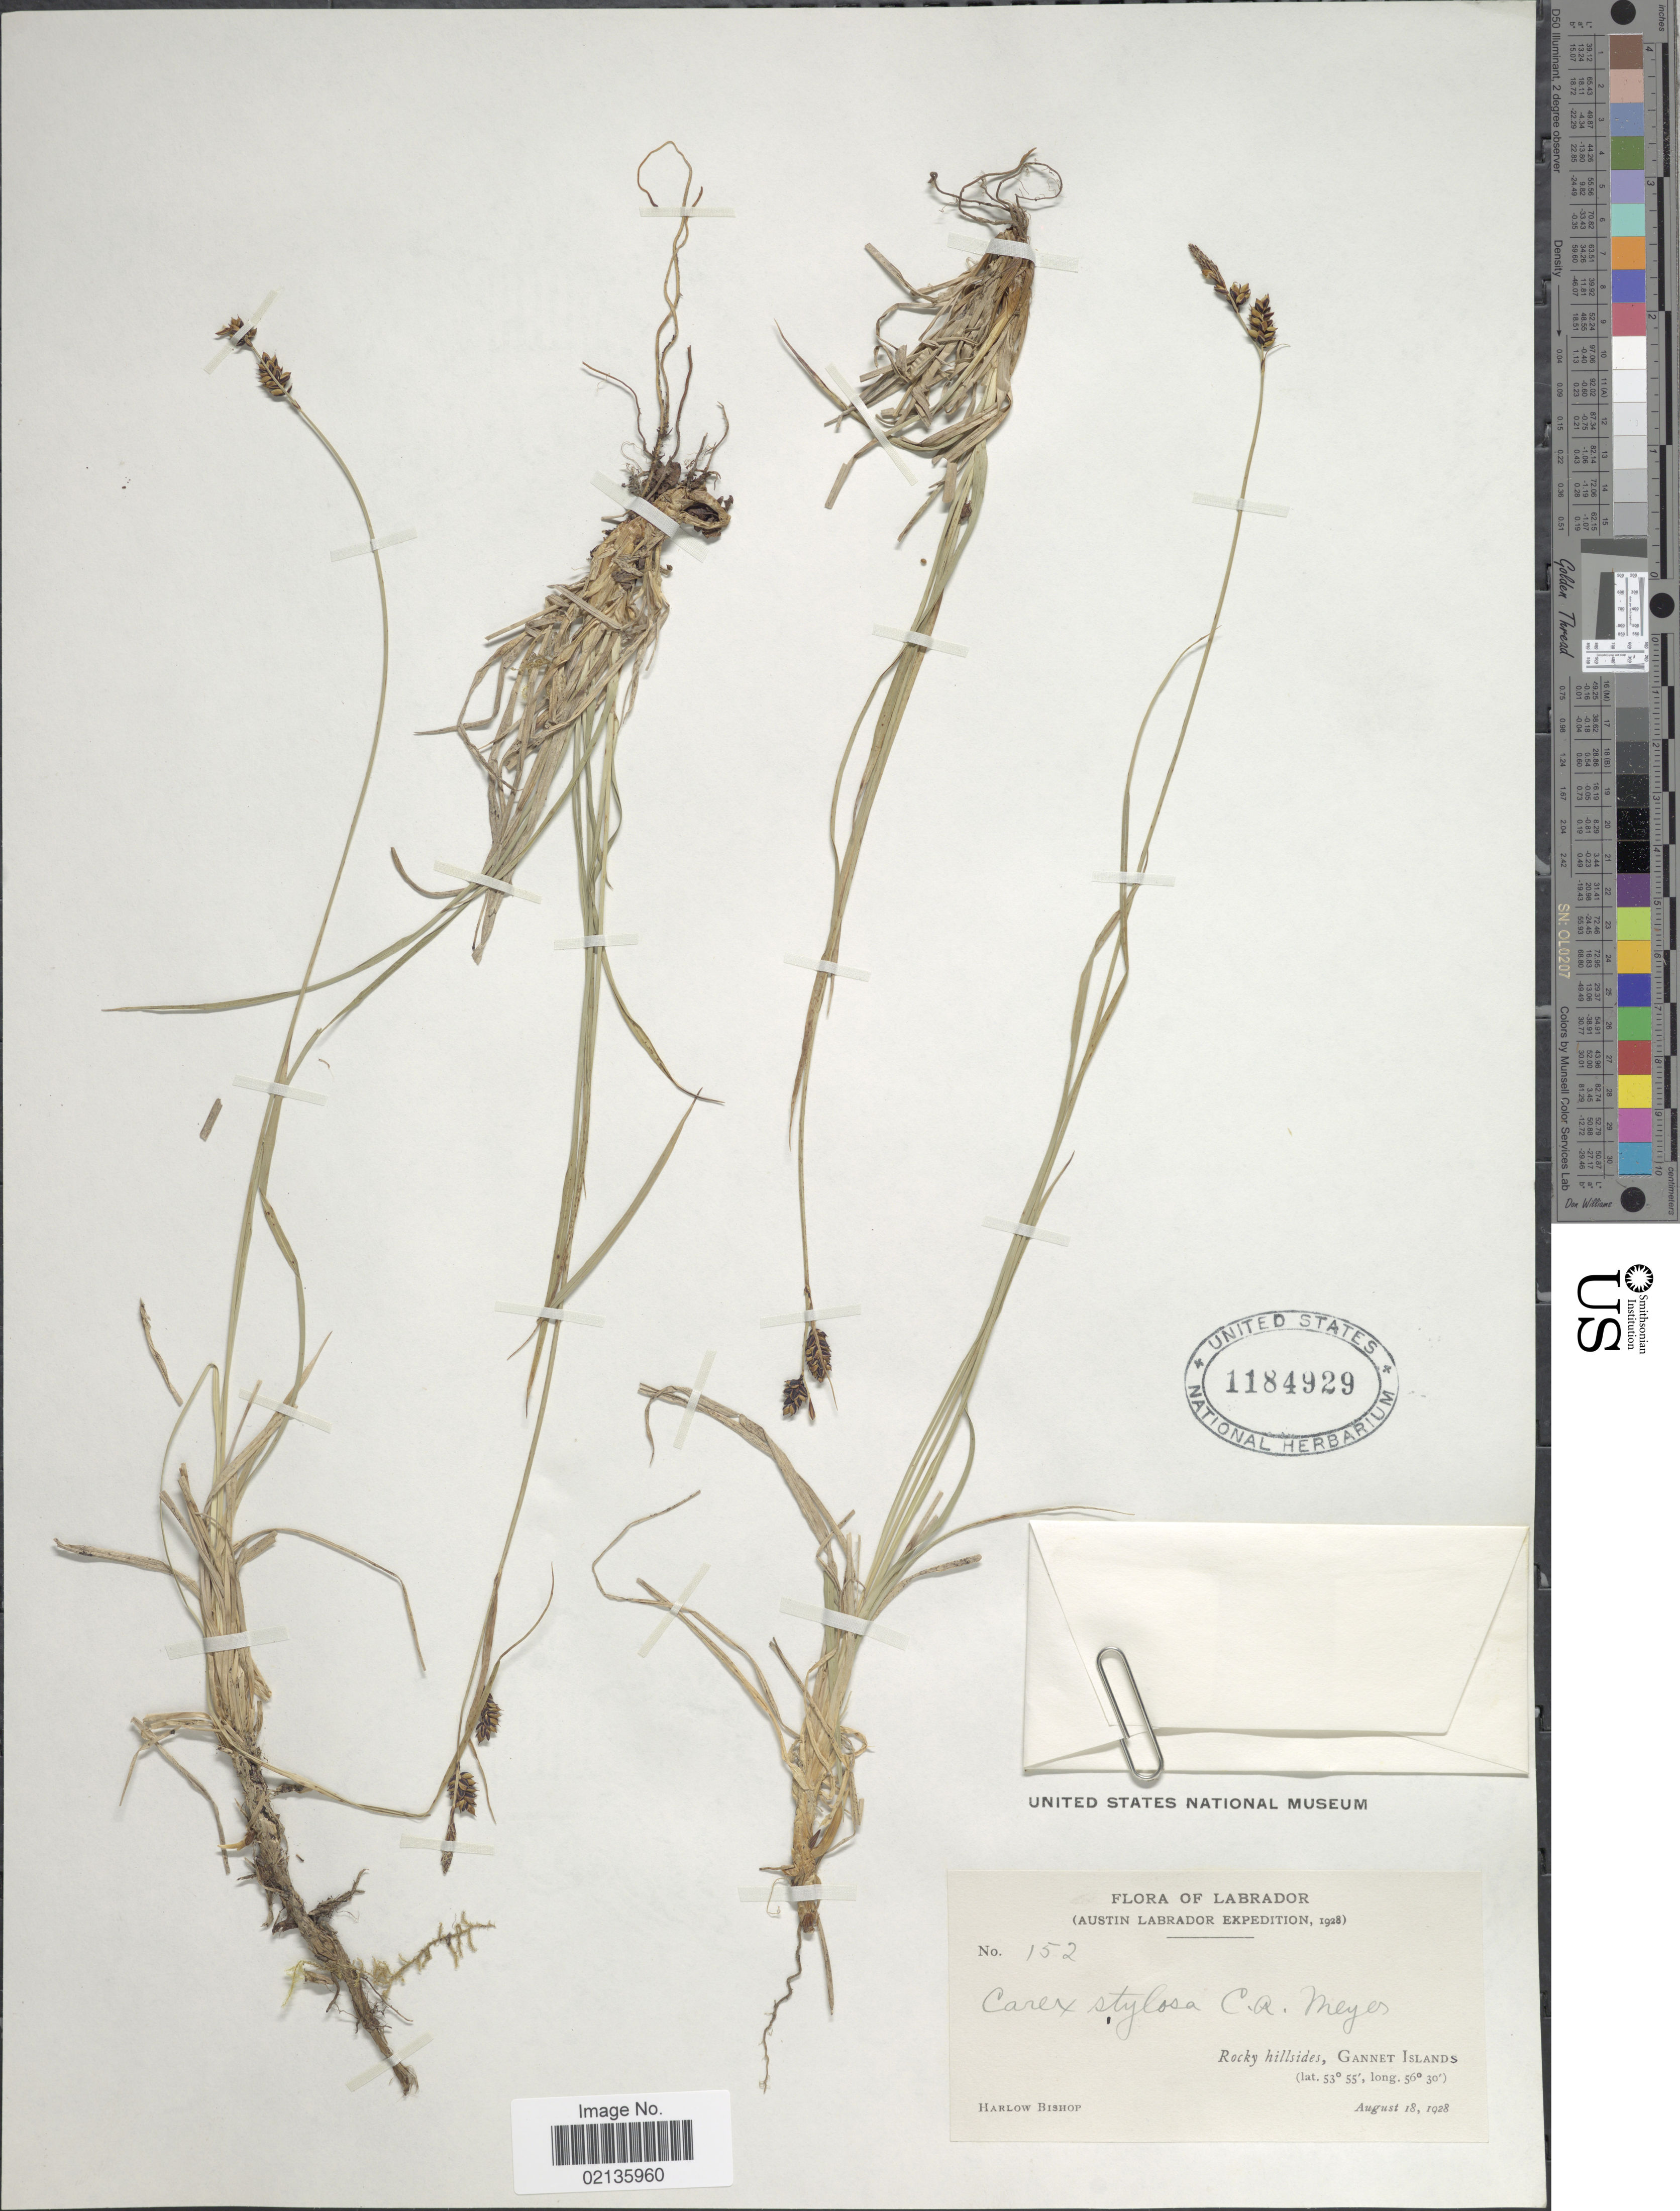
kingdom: Plantae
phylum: Tracheophyta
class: Liliopsida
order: Poales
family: Cyperaceae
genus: Carex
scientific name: Carex stylosa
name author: C.A. Mey.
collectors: H. Bishop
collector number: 152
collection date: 1928-08-18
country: Canada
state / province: Newfoundland and Labrador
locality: Labrador, Austin Labrador, Rocky hillsides, Gannett Islands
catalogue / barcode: US 1184929